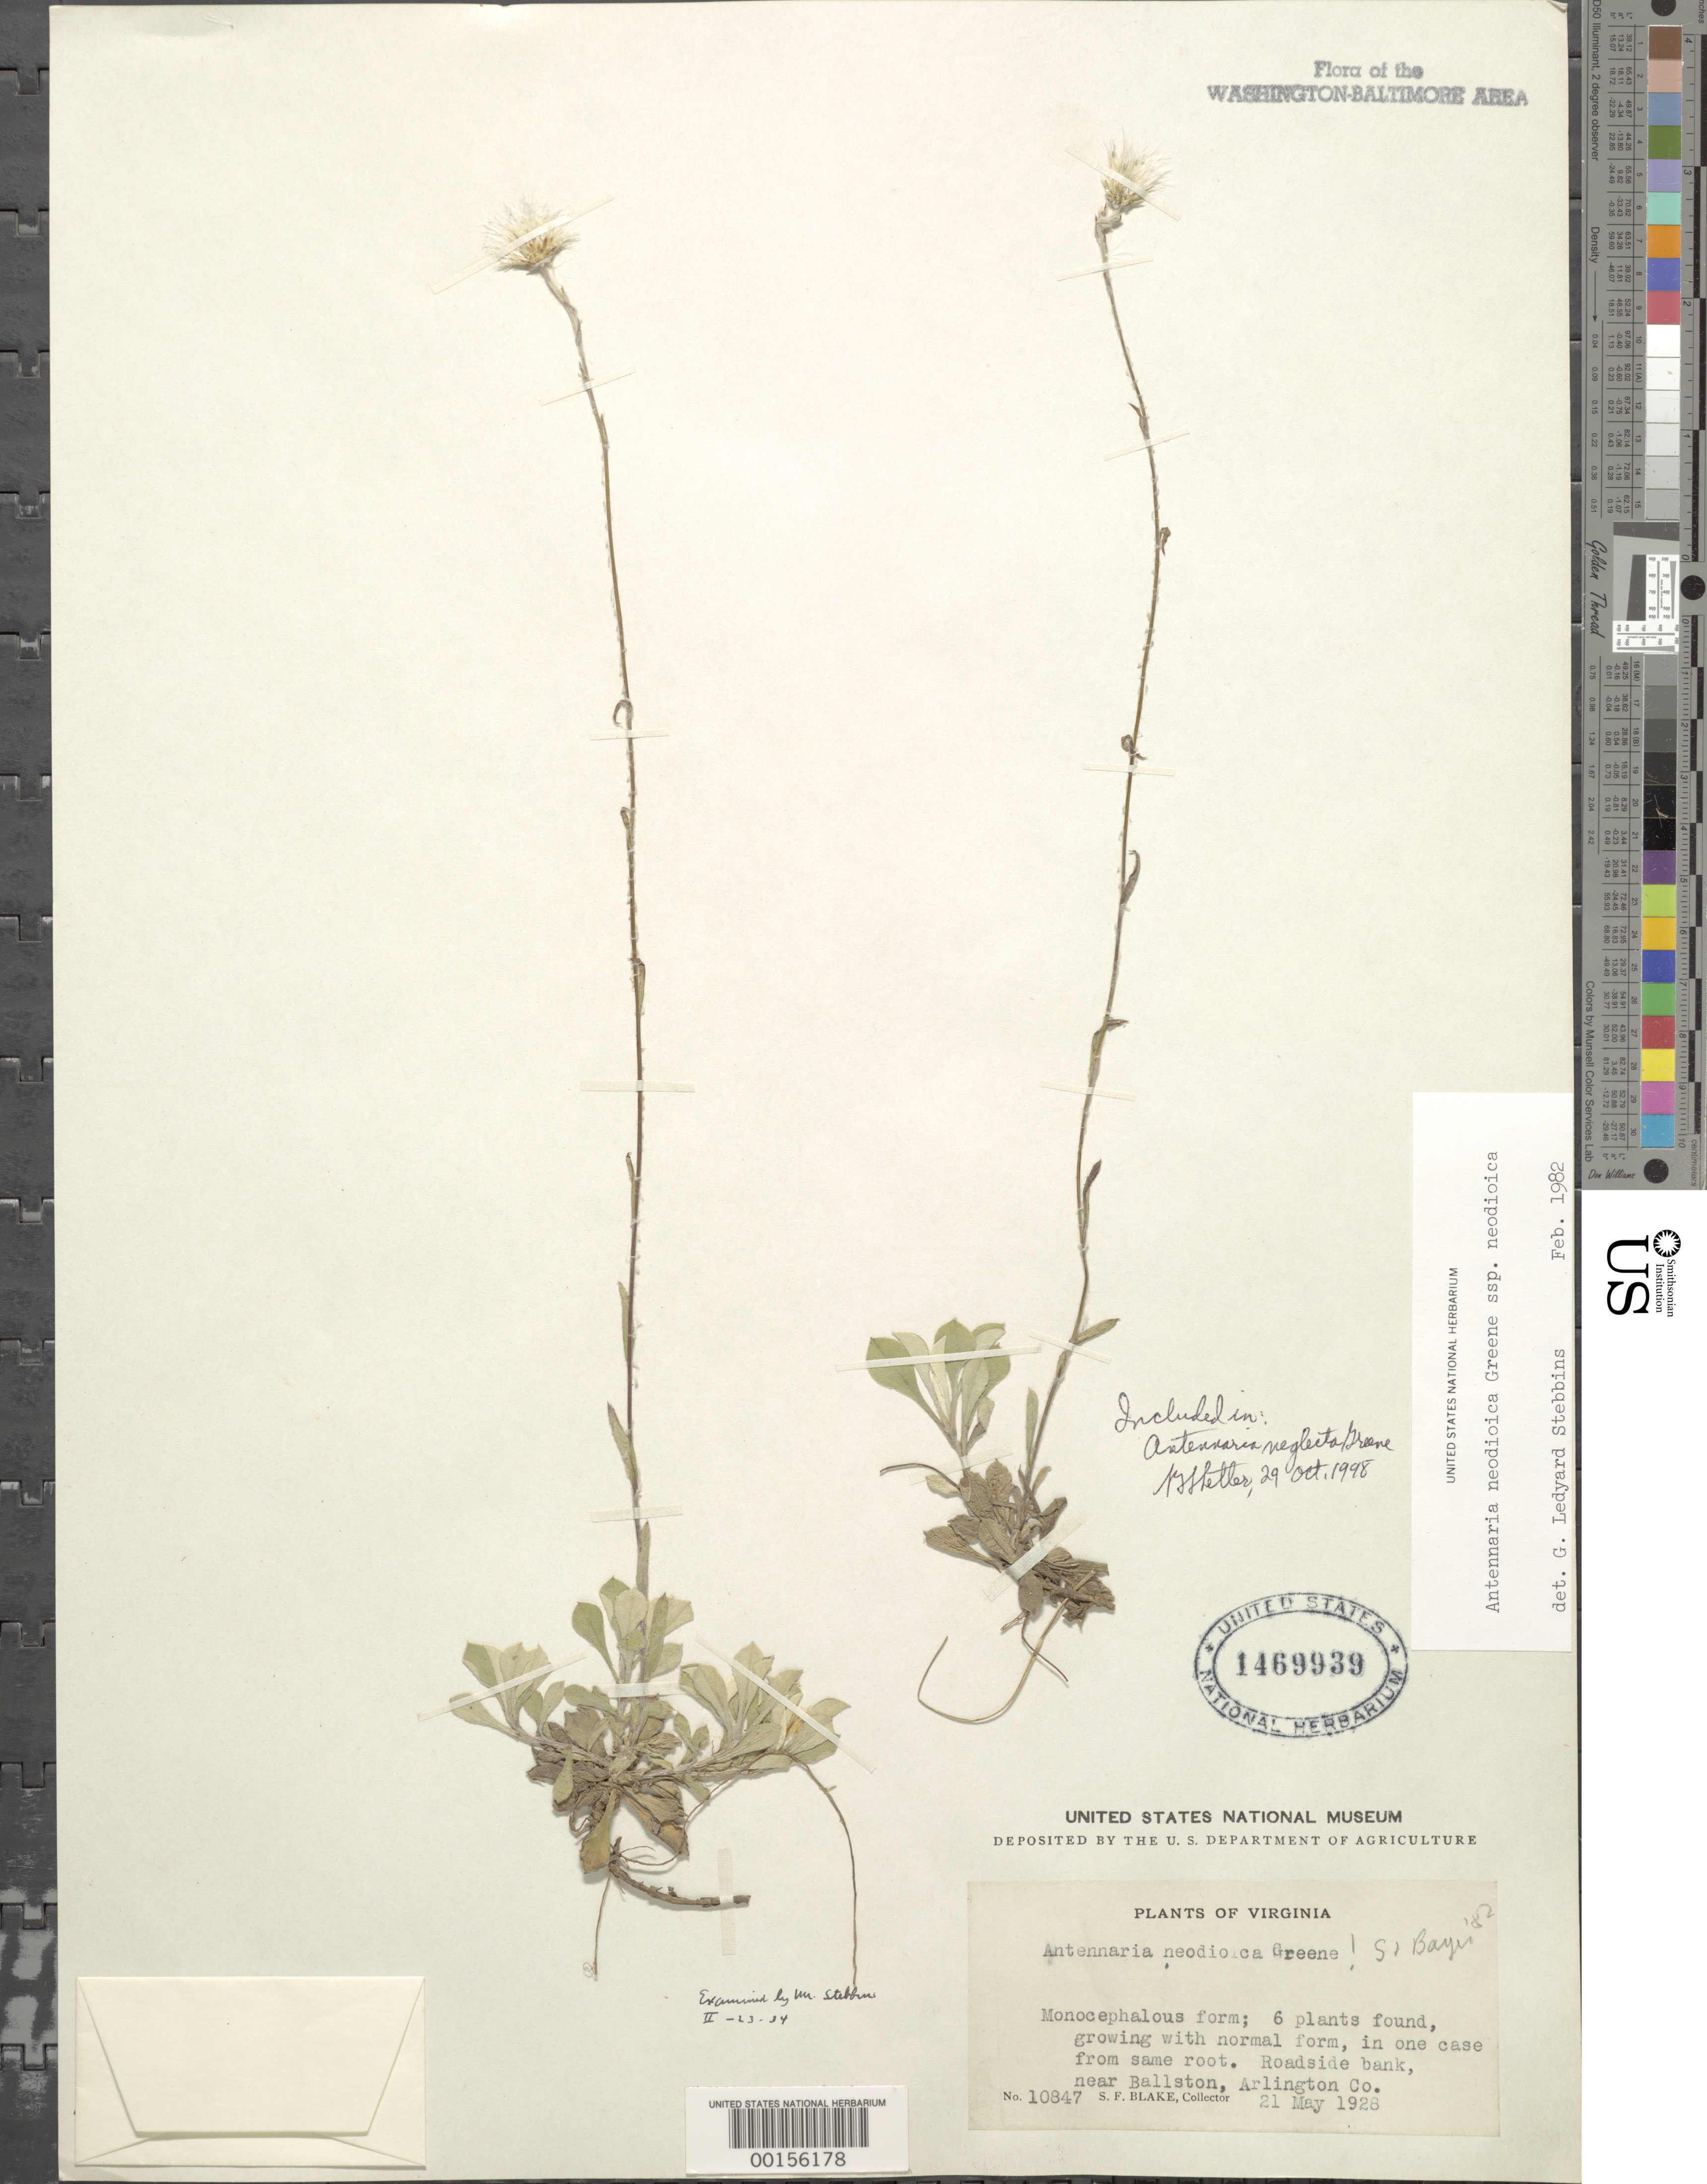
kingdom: Plantae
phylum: Tracheophyta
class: Magnoliopsida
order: Asterales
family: Asteraceae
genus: Antennaria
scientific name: Antennaria neglecta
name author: Greene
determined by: Shetler, Stanwyn G., (US), NMNH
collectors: S. Blake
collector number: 10847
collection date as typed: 21 May 1928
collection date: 1928-05-21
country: United States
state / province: Virginia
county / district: Arlington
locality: Near Ballston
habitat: Roadside bank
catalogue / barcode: US 1469939